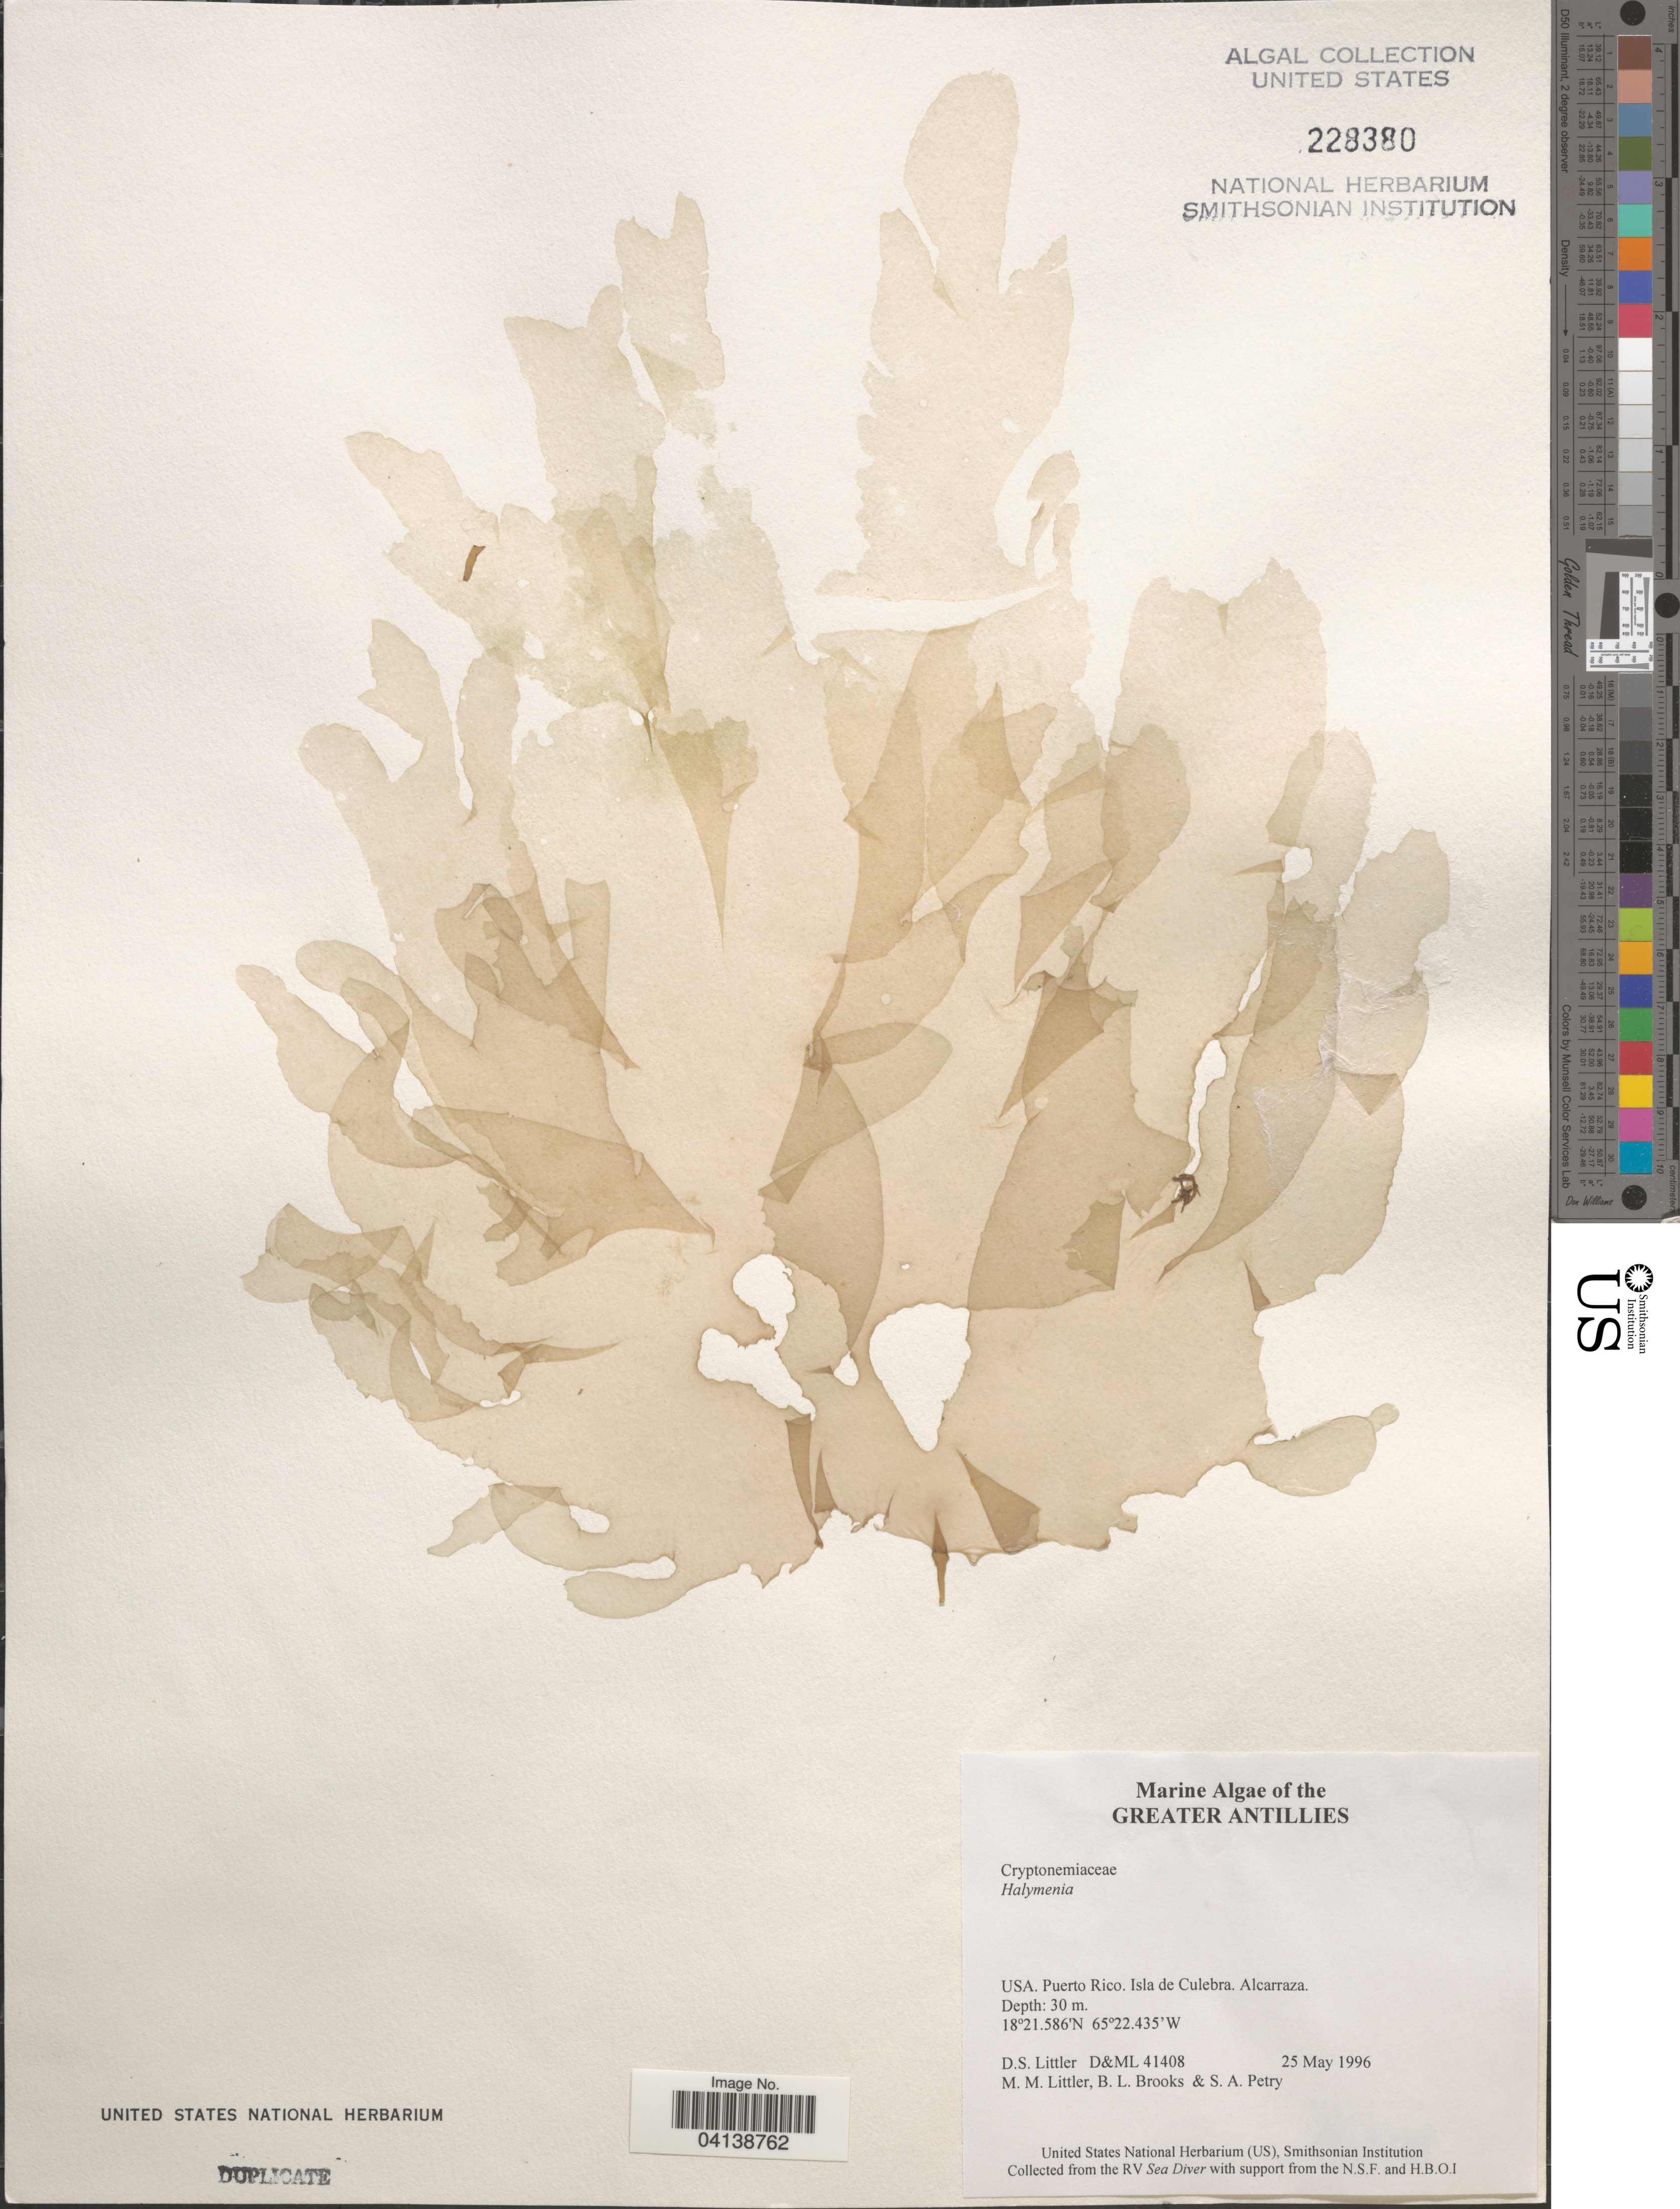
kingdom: Plantae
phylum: Rhodophyta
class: Florideophyceae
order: Halymeniales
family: Halymeniaceae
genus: Halymenia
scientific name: Halymenia sp.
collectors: D. S. Littler, B. Brooks & S. Petry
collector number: D&ML41408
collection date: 1996-05-25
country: Puerto Rico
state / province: Culebra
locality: The Greater Antillies. Isla de Culebra. Alcarraza.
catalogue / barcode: US 228380